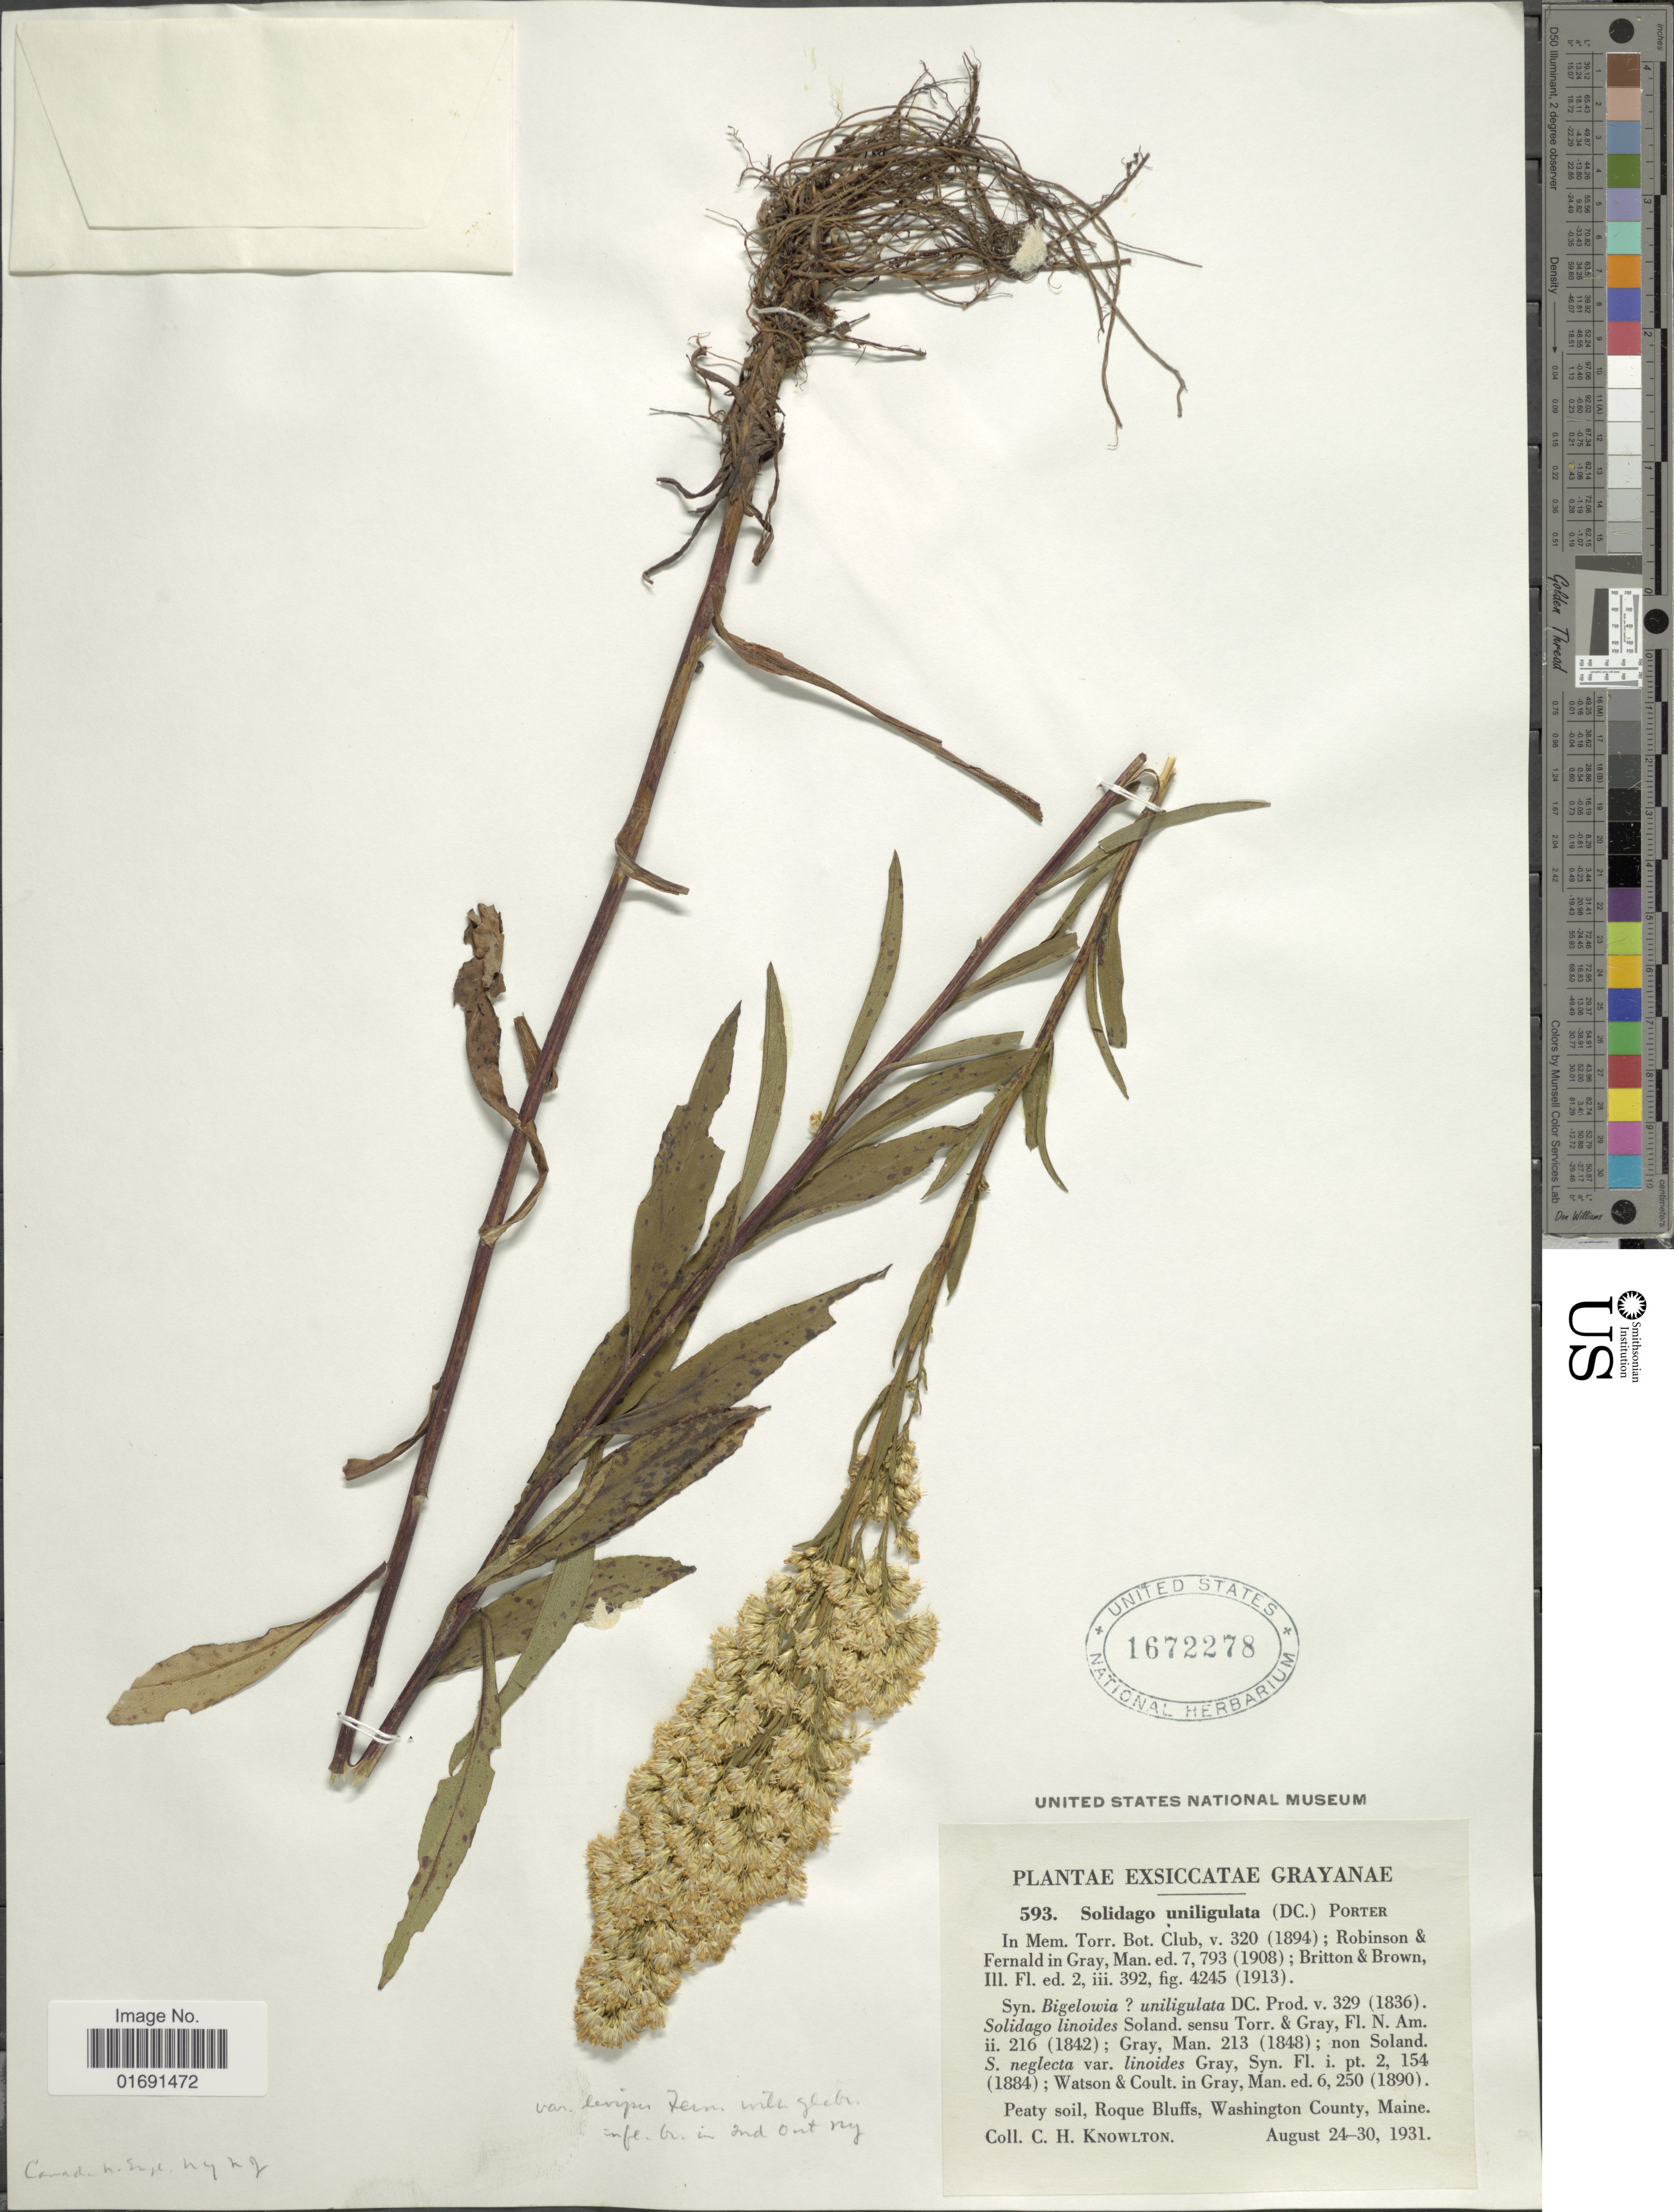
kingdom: Plantae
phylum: Tracheophyta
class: Magnoliopsida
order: Asterales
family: Asteraceae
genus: Solidago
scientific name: Solidago uniligulata var. uniligulata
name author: (DC.) Porter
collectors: C. H. Knowlton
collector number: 593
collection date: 1931-08-24/1931-08-30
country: United States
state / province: Maine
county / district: Washington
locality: Grayanae, Roque Bluffs, Washington County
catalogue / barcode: US 1672278